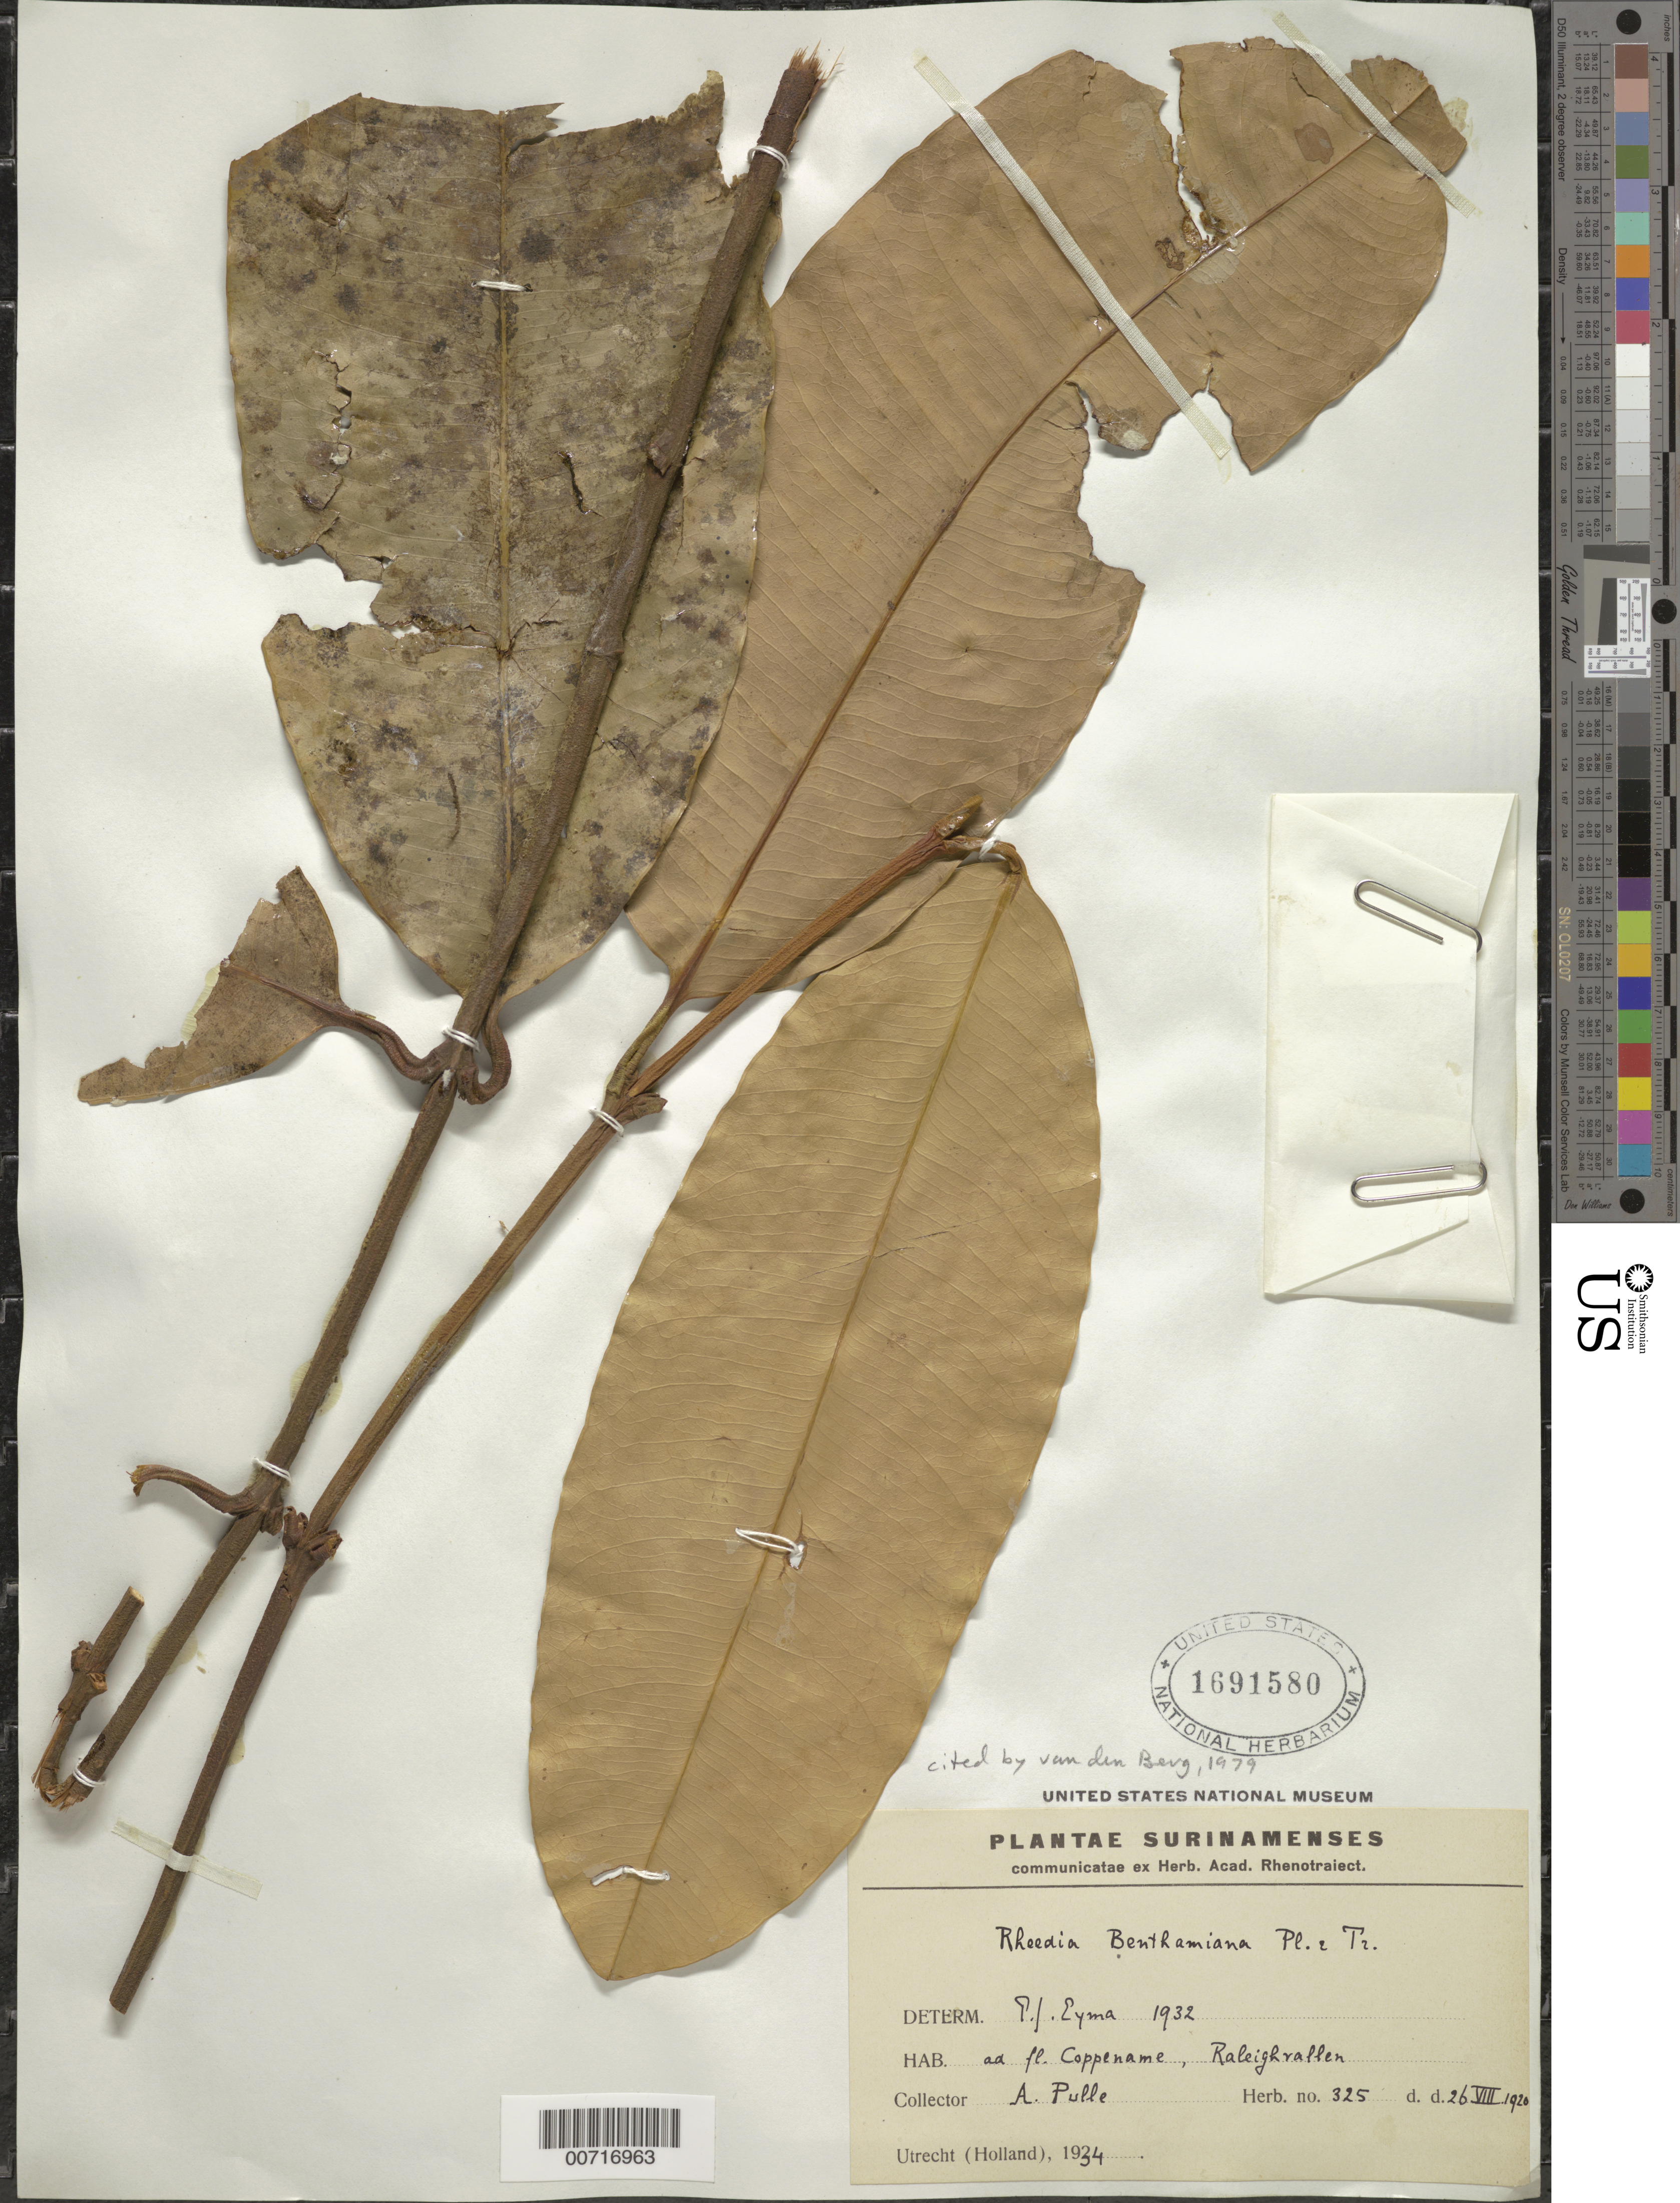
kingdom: Plantae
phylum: Tracheophyta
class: Magnoliopsida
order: Malpighiales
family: Clusiaceae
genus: Garcinia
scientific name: Garcinia benthamiana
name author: (Planch. & Triana) Pipoly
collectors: A. A. Pulle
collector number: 325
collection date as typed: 26-Aug-20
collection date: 1920-08-26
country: Suriname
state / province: Saramacca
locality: Coppename R., near Raleigh Falls, Voltzberg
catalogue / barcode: US 1691580